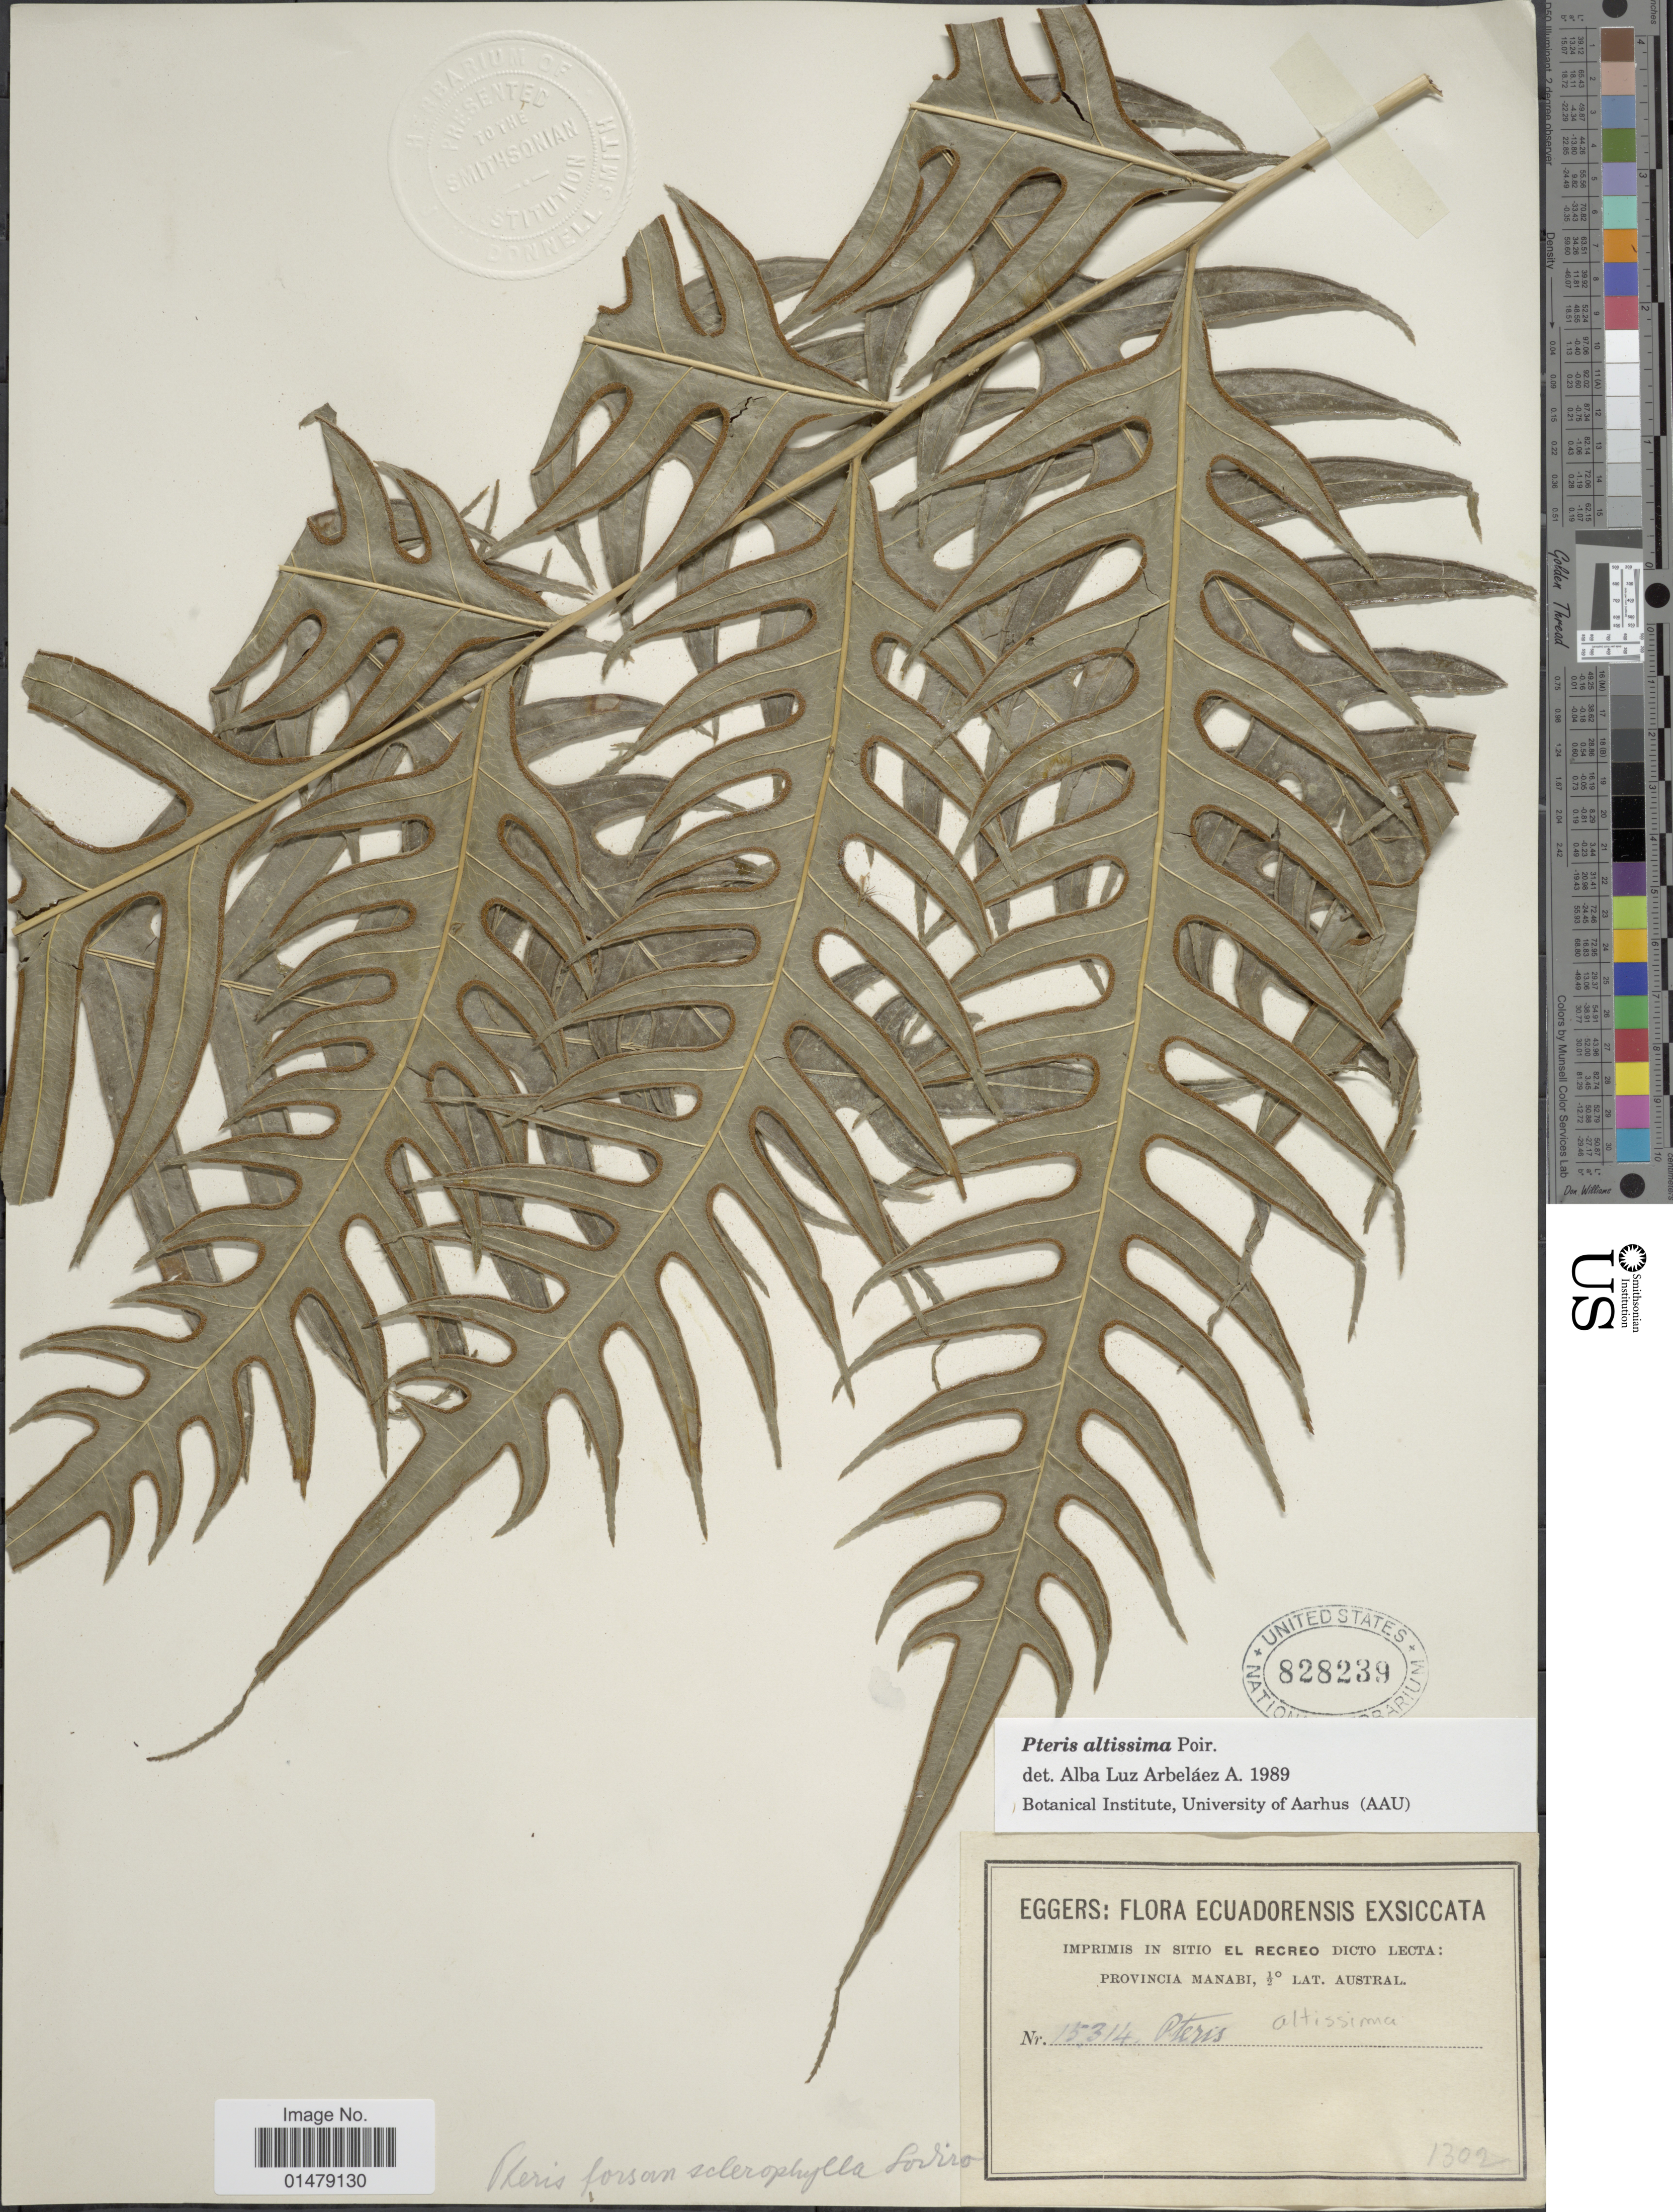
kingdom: Plantae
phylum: Tracheophyta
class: Polypodiopsida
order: Polypodiales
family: Pteridaceae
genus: Pteris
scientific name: Pteris altissima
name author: Poir.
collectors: -. Eggers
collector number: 15314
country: Ecuador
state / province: Manabí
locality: Imprimis in sitio El Recreo dicto lecta: Provincia Manabi.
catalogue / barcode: US 828239